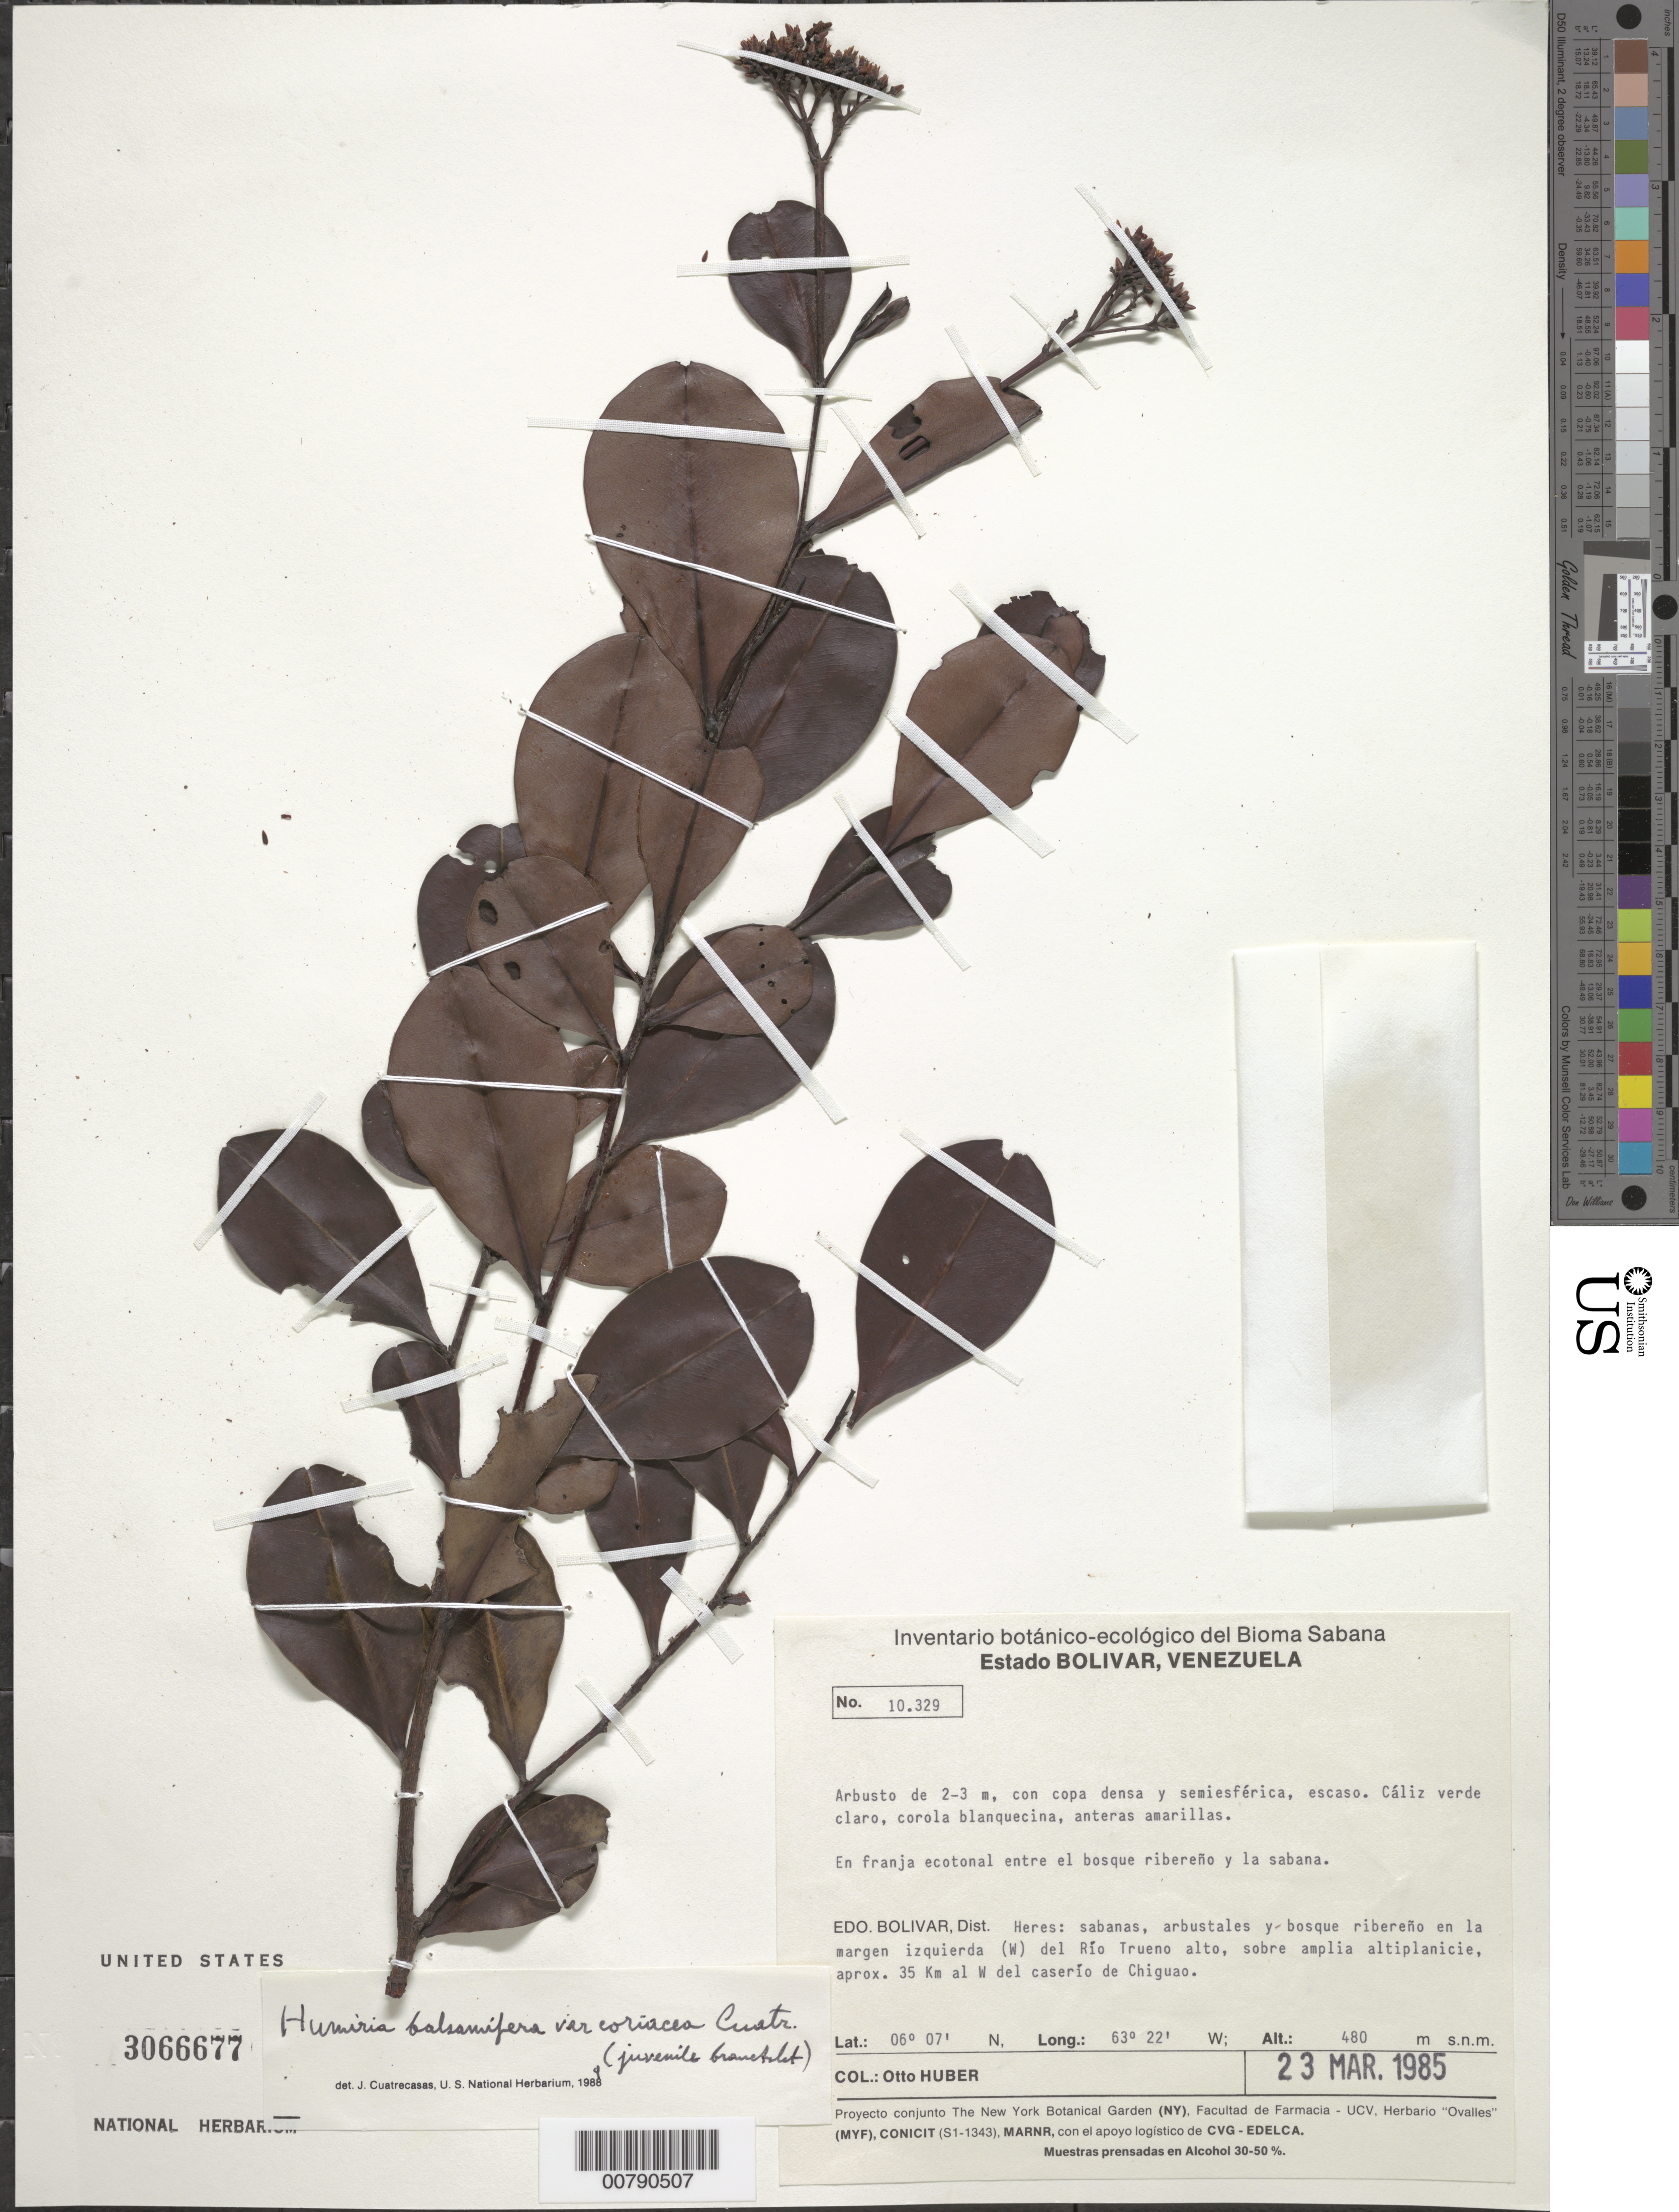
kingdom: Plantae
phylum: Tracheophyta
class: Magnoliopsida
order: Malpighiales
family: Humiriaceae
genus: Humiria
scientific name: Humiria balsamifera var. coriacea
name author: Cuatrec.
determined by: Cuatrecasas, J.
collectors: O. Huber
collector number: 10329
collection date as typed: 23-Mar-85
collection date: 1985-03-23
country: Venezuela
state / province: Bolívar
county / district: Heres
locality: Río Trueno, 35 km W del caserío de Chiguao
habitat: Sabanas, arbustales y bosque ribereño en la margen izquierda (W) del río, sobre amplia altiplanicie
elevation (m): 480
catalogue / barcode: US 3066677